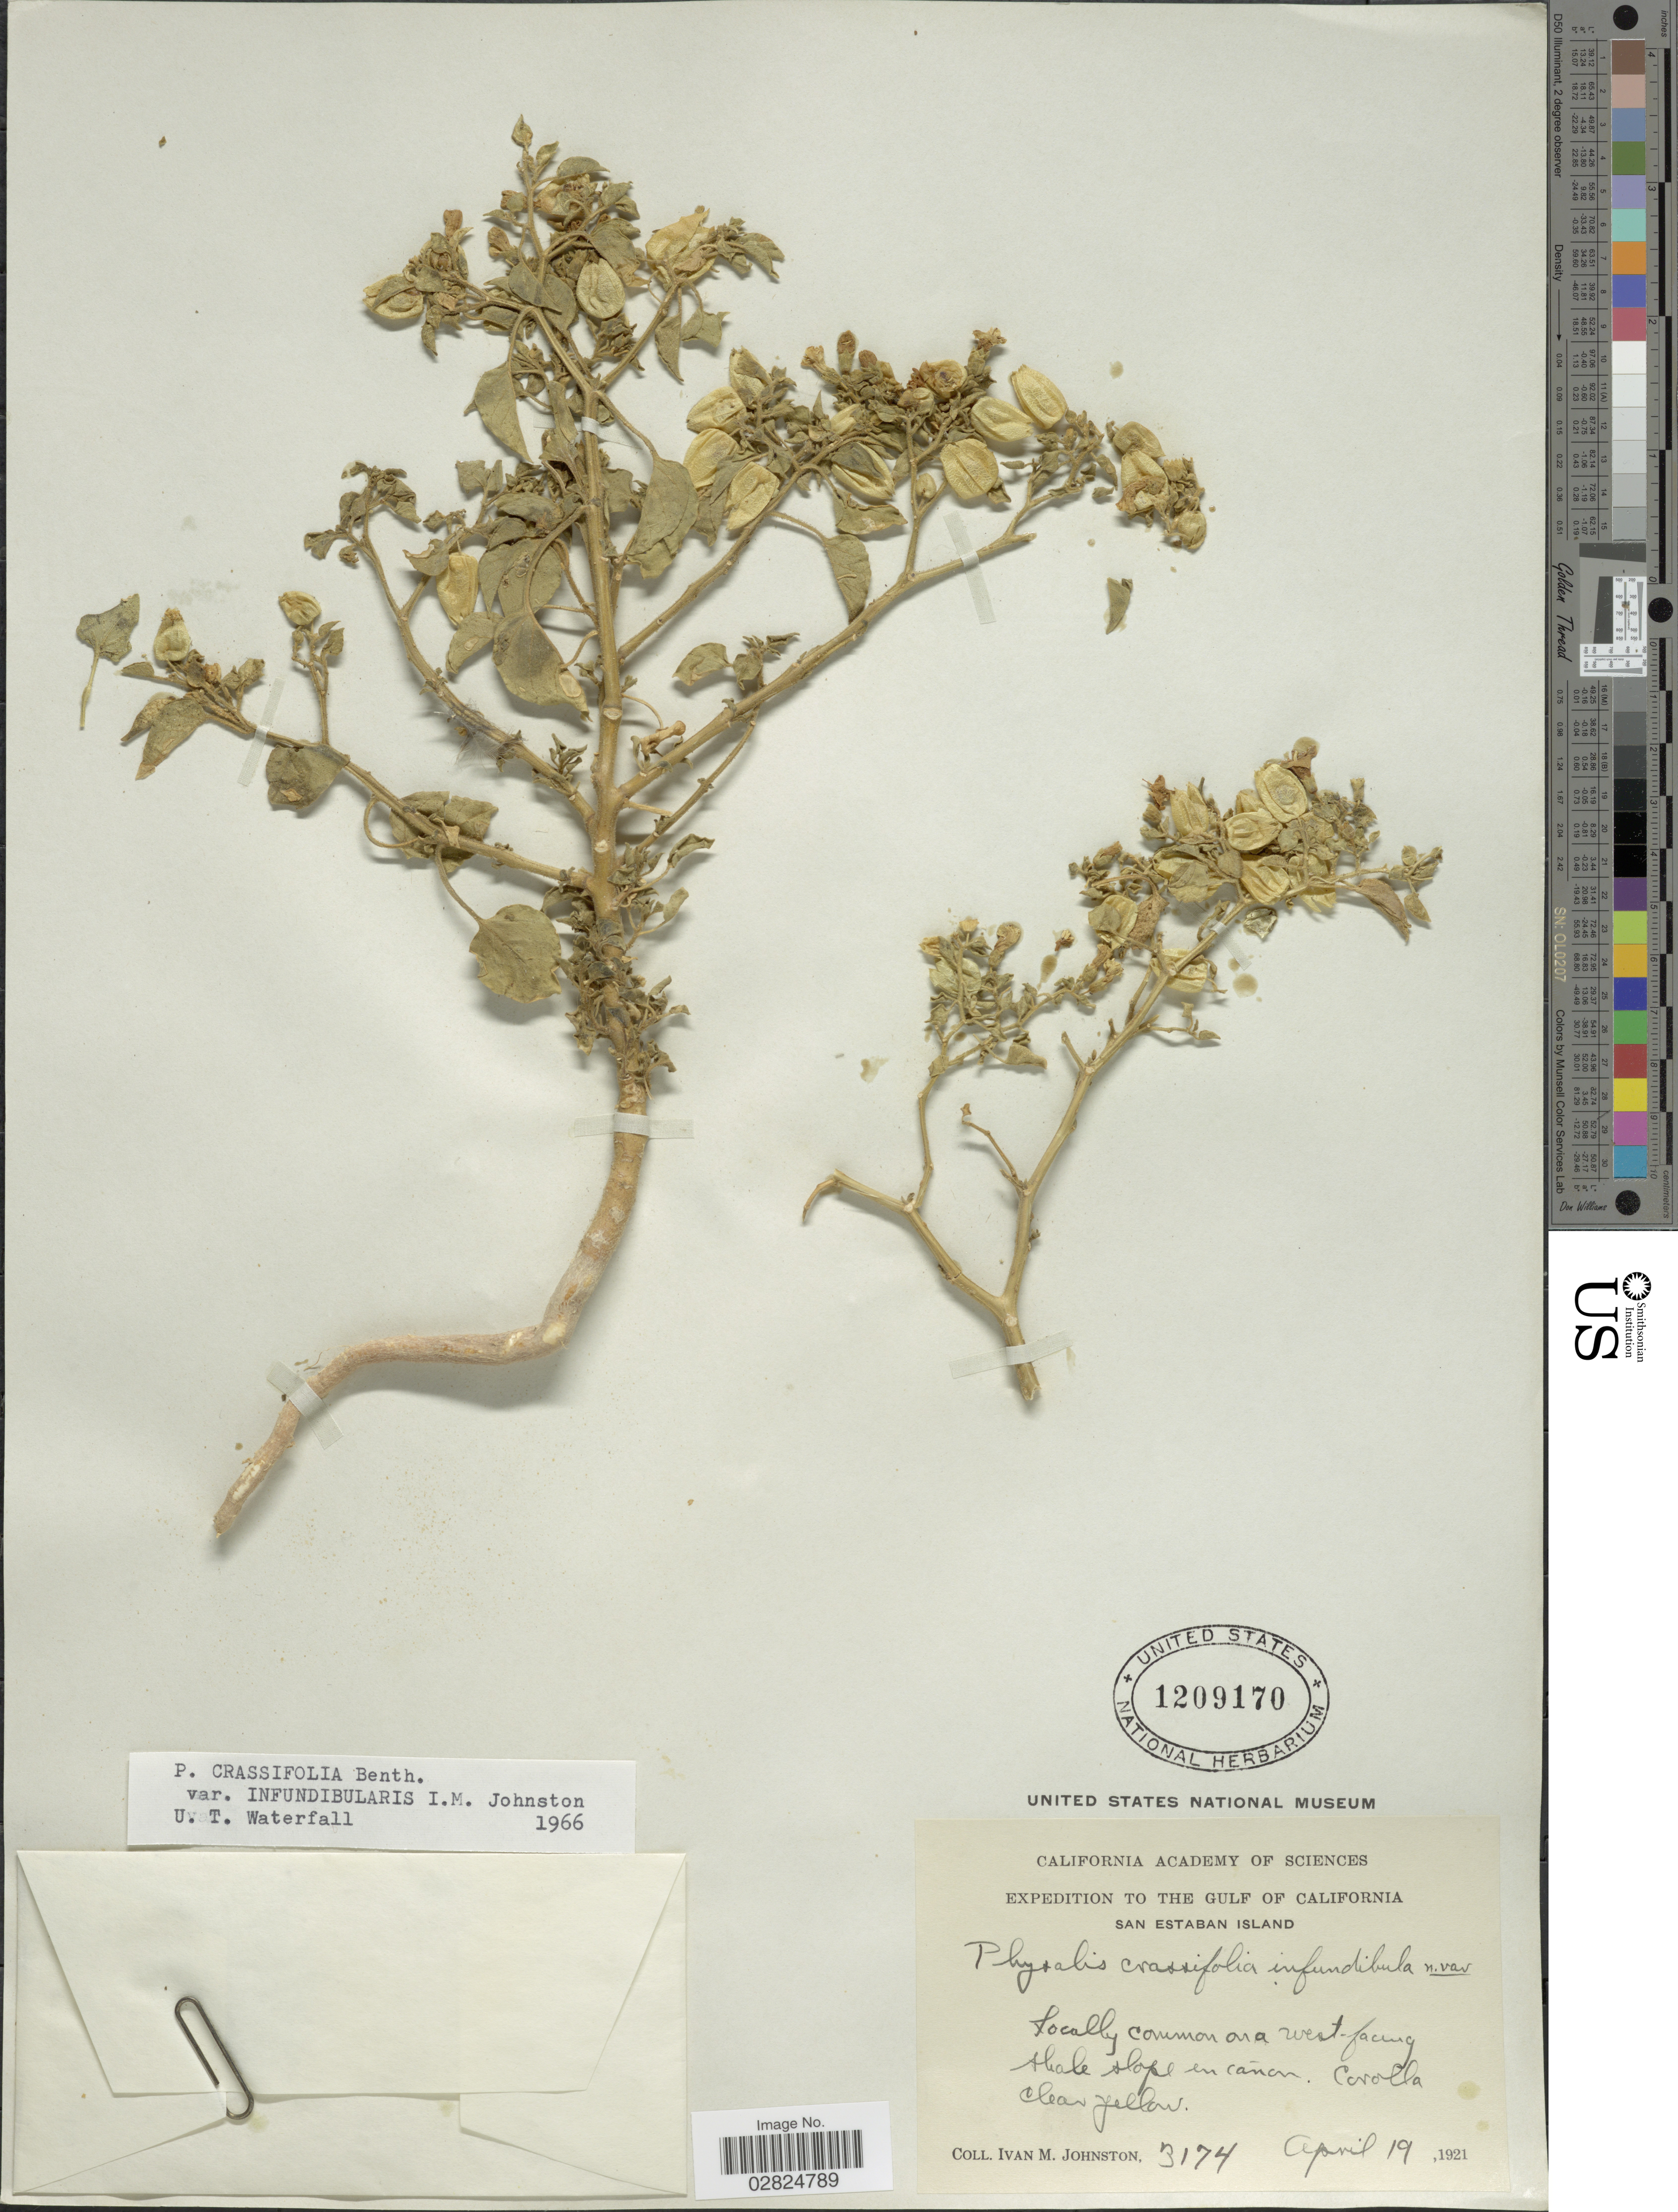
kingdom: Plantae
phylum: Tracheophyta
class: Magnoliopsida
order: Solanales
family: Solanaceae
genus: Physalis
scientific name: Physalis crassifolia var. infundibularis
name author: I.M. Johnst.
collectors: I.M. Johnston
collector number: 3174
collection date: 1921-04-19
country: Mexico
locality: Gulf of California. San Estaban Island.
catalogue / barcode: US 1209170